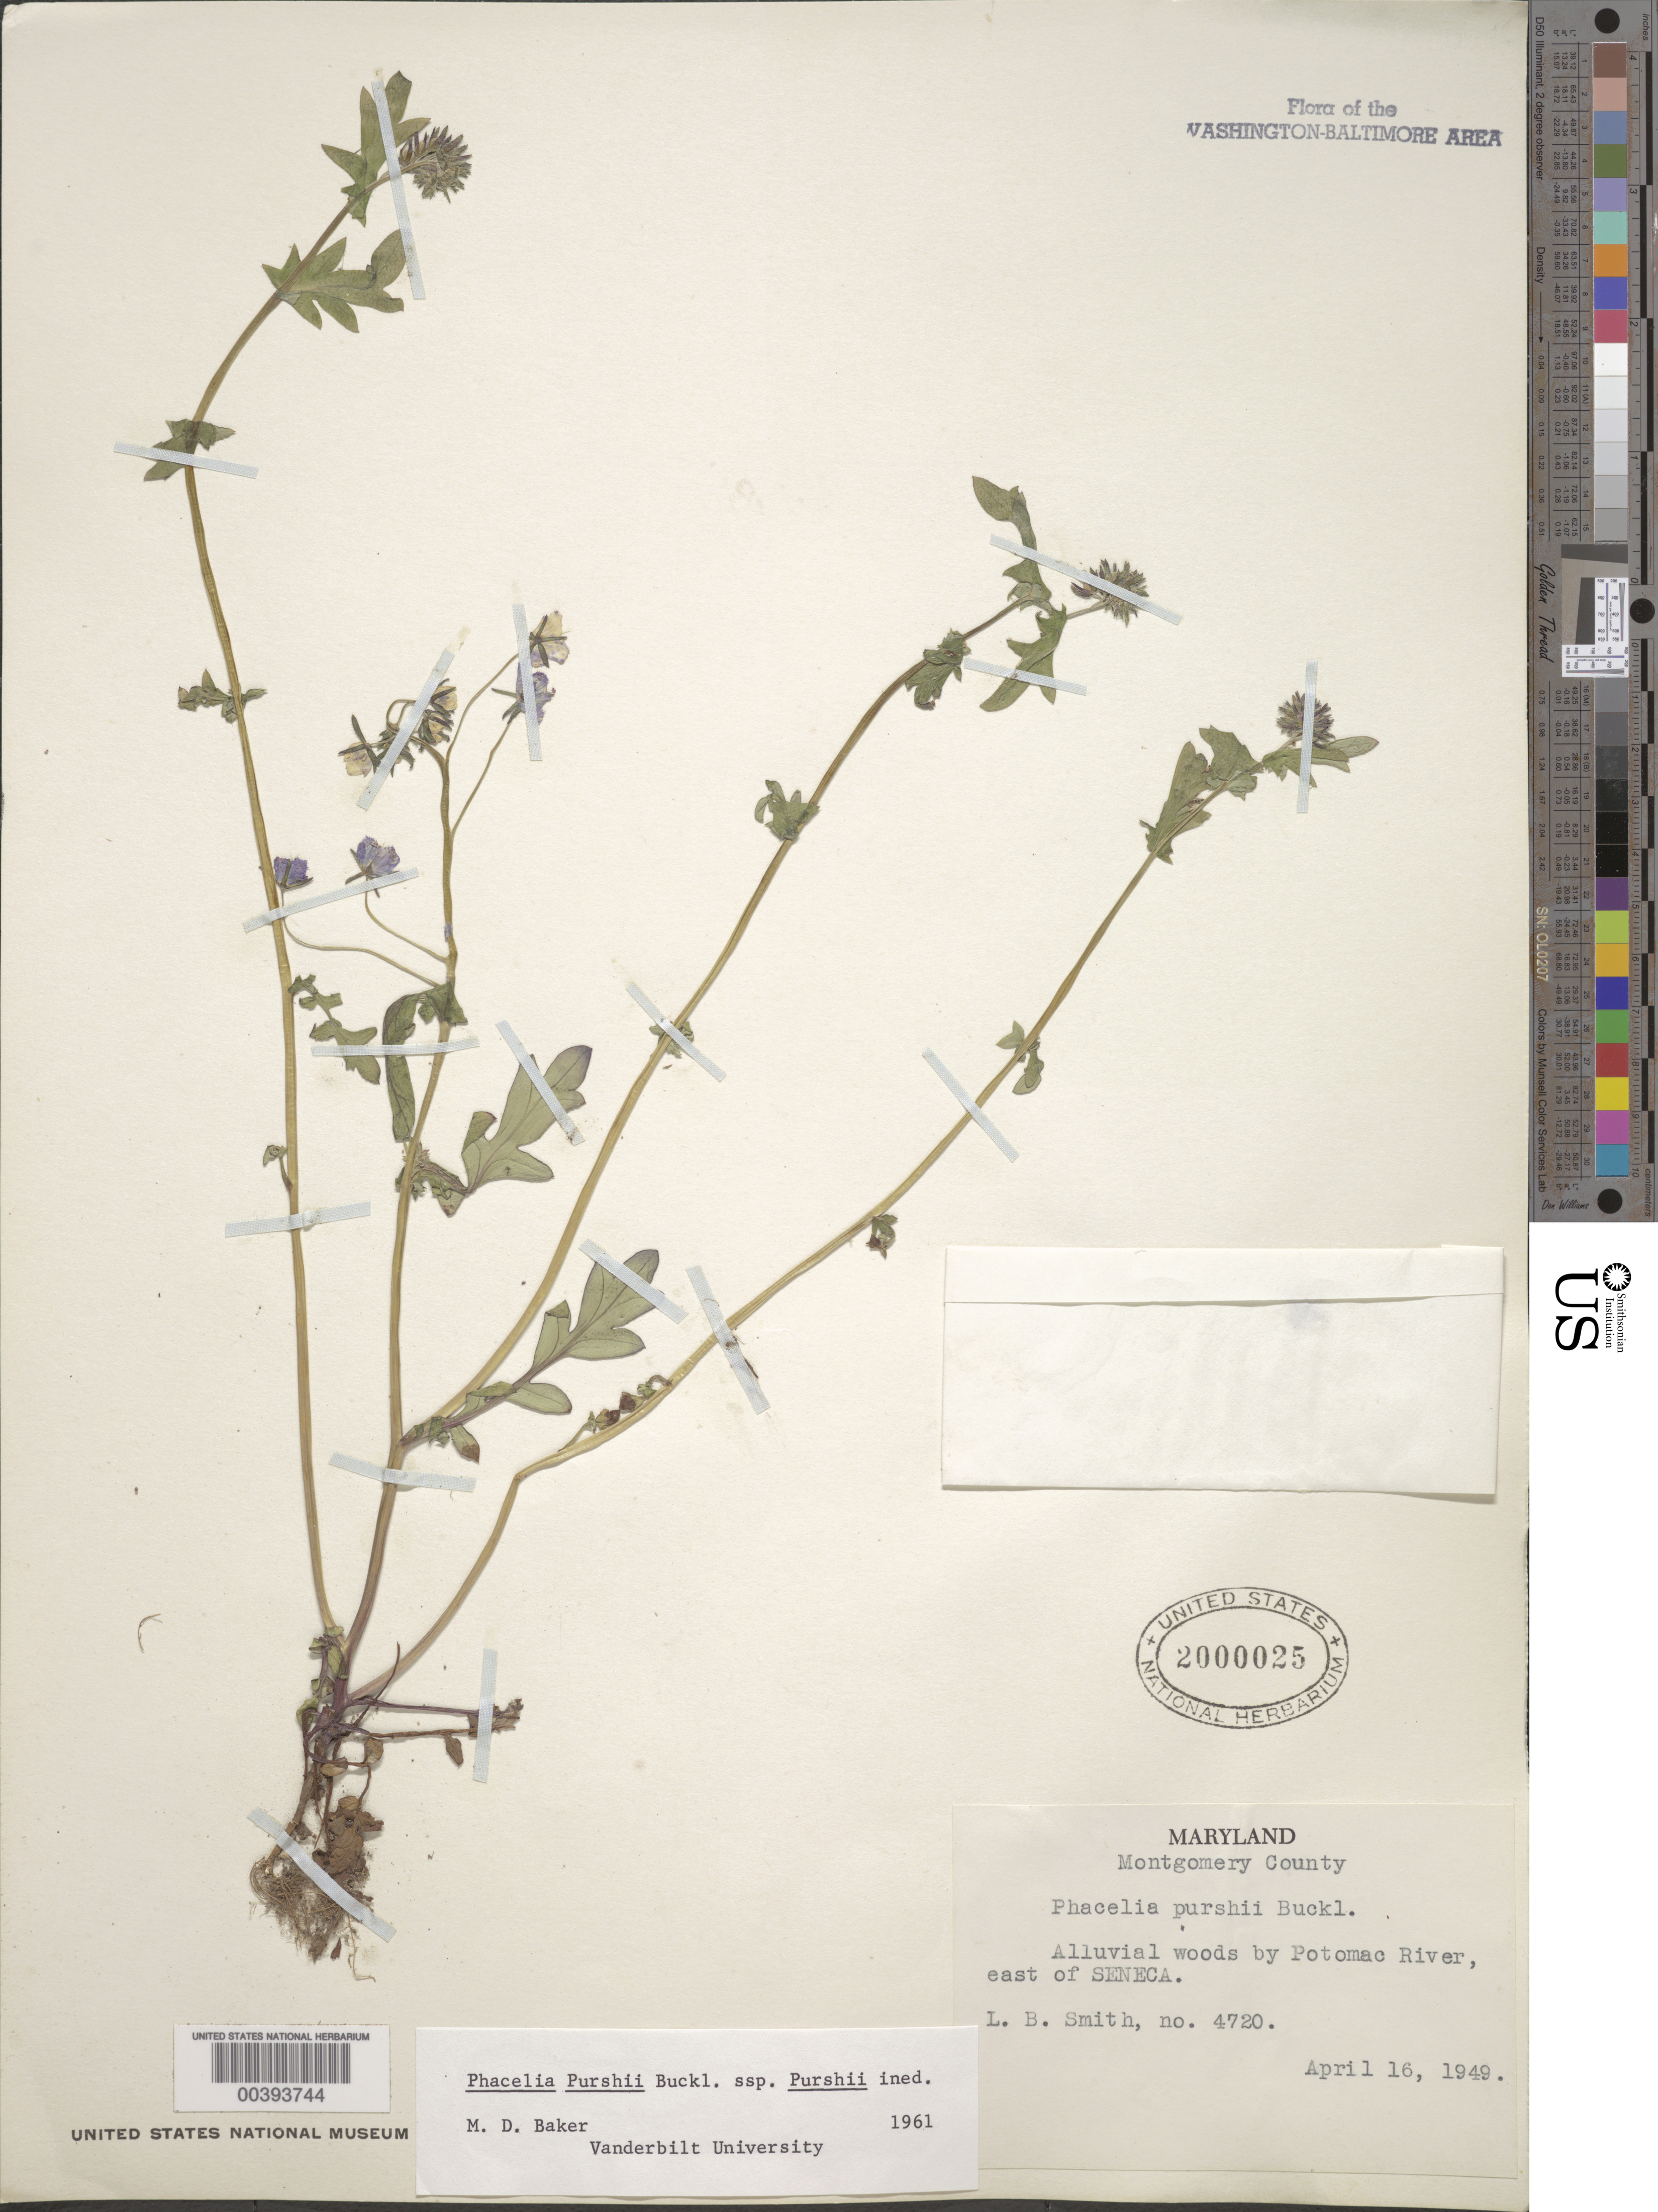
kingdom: Plantae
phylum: Tracheophyta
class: Magnoliopsida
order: Boraginales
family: Hydrophyllaceae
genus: Phacelia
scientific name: Phacelia purshii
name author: Buckley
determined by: Baker, M. D.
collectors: L. Smith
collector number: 4720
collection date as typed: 16 Apr 1949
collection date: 1949-04-16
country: United States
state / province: Maryland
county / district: Montgomery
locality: By Potomac River, E of Seneca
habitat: Alluvial woods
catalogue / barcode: US 2000025